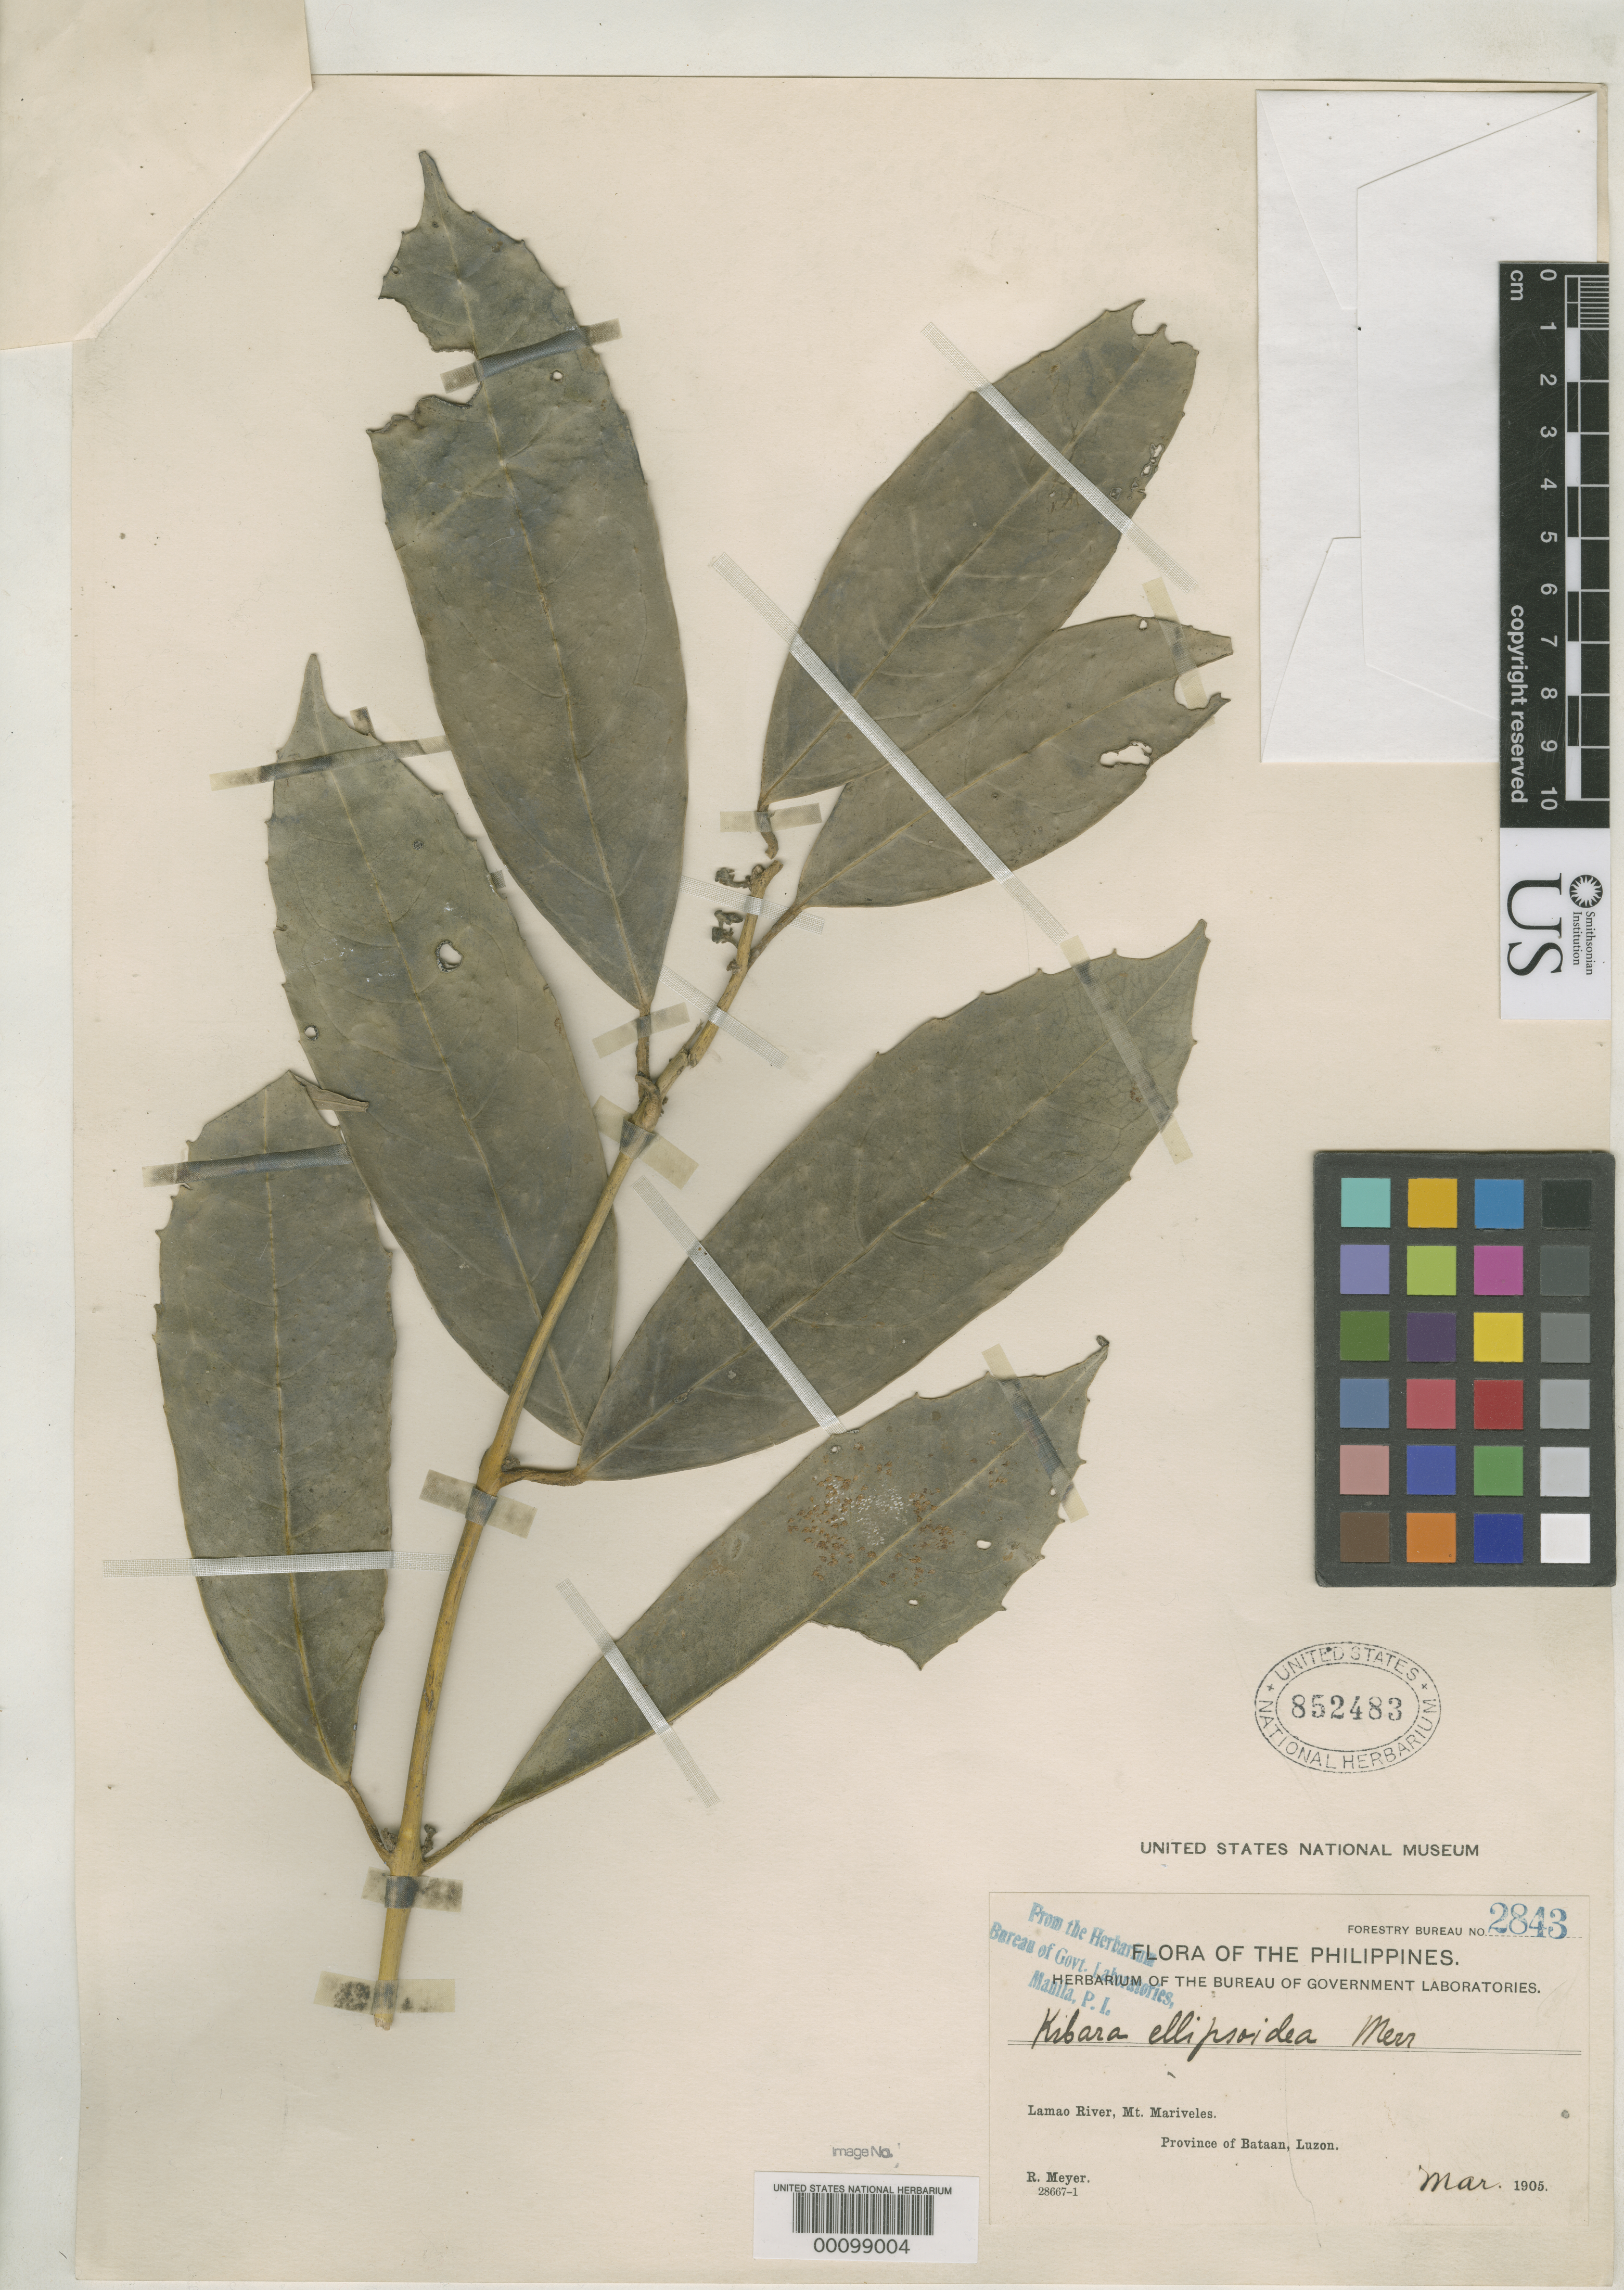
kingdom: Plantae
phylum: Tracheophyta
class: Magnoliopsida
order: Laurales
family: Monimiaceae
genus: Kibara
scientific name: Kibara ellipsoidea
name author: Merr.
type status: Isotype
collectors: R. Meyer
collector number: Bur. Sci. 2843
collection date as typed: Mar 1905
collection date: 1905-03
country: Philippines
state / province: Central Luzon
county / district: Bataan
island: Luzon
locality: Lamao River, Mt Mariveles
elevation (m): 1000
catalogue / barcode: US 852483